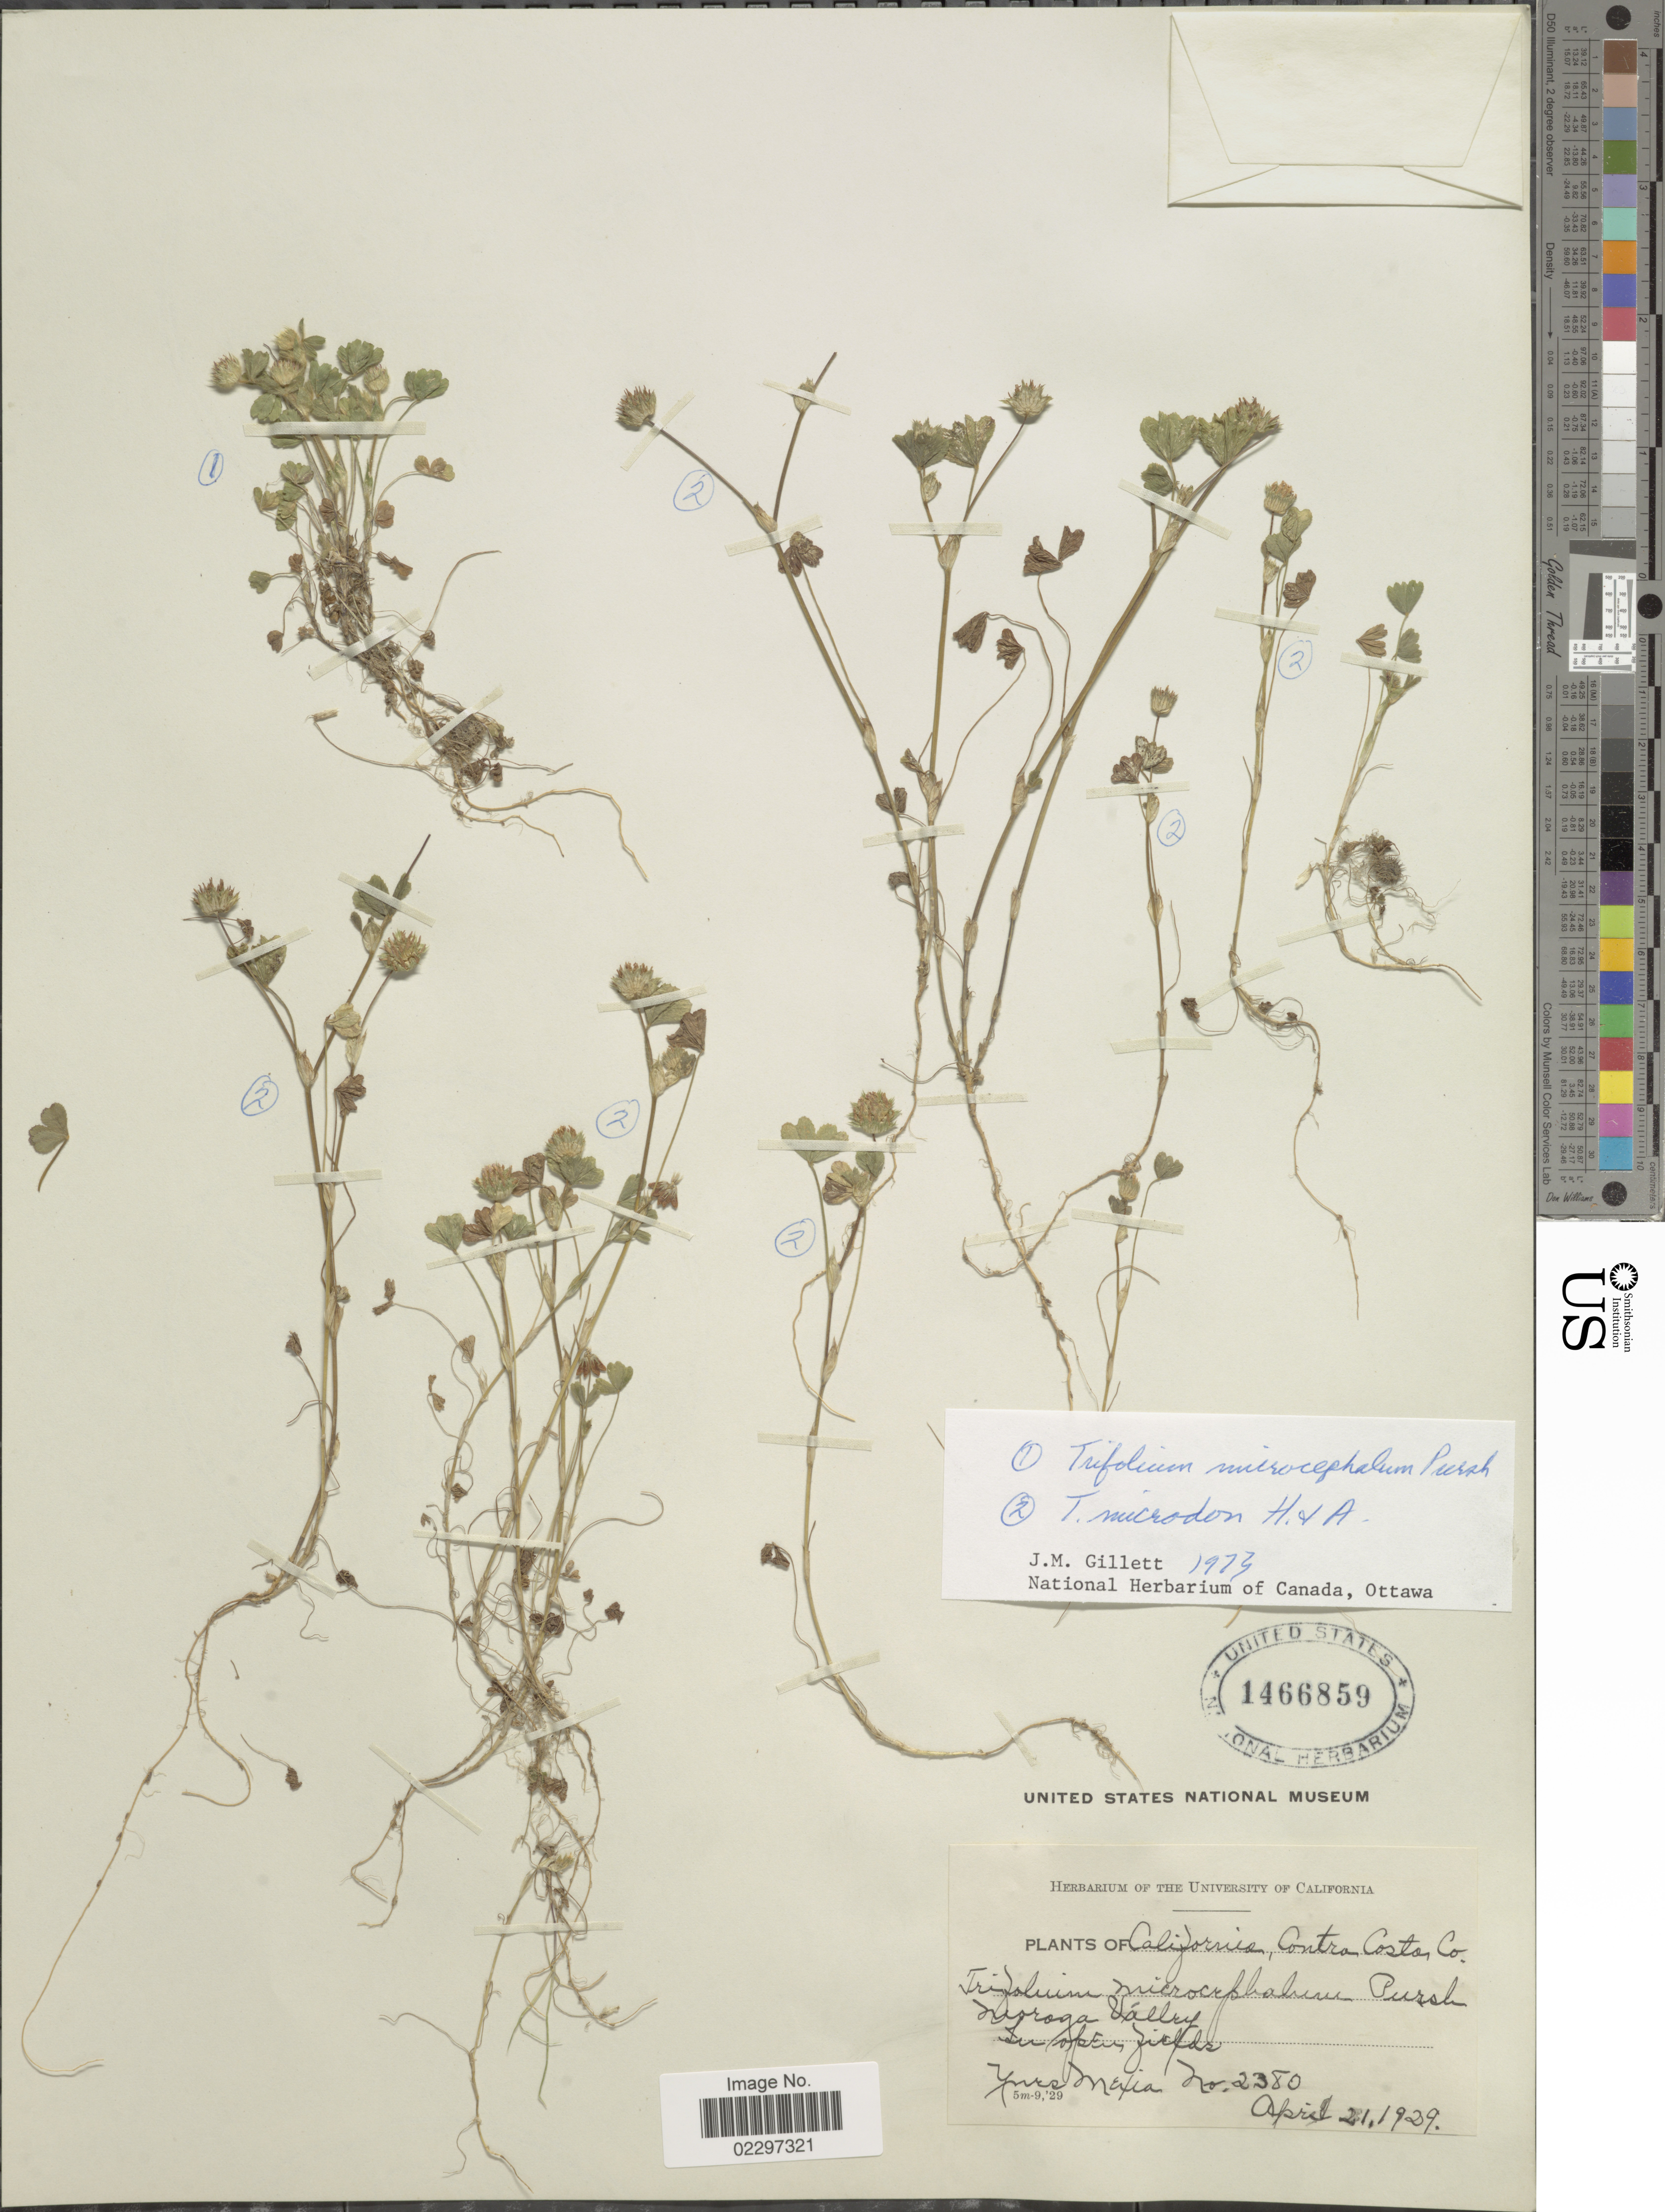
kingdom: Plantae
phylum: Tracheophyta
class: Magnoliopsida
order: Fabales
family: Fabaceae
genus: Trifolium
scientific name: Trifolium microcephalum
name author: Pursh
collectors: Y. Mexia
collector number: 2380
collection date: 1929-04-21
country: United States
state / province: California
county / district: Contra Costa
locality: Contra Costa Co. Moroga Valley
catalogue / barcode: US 1466859